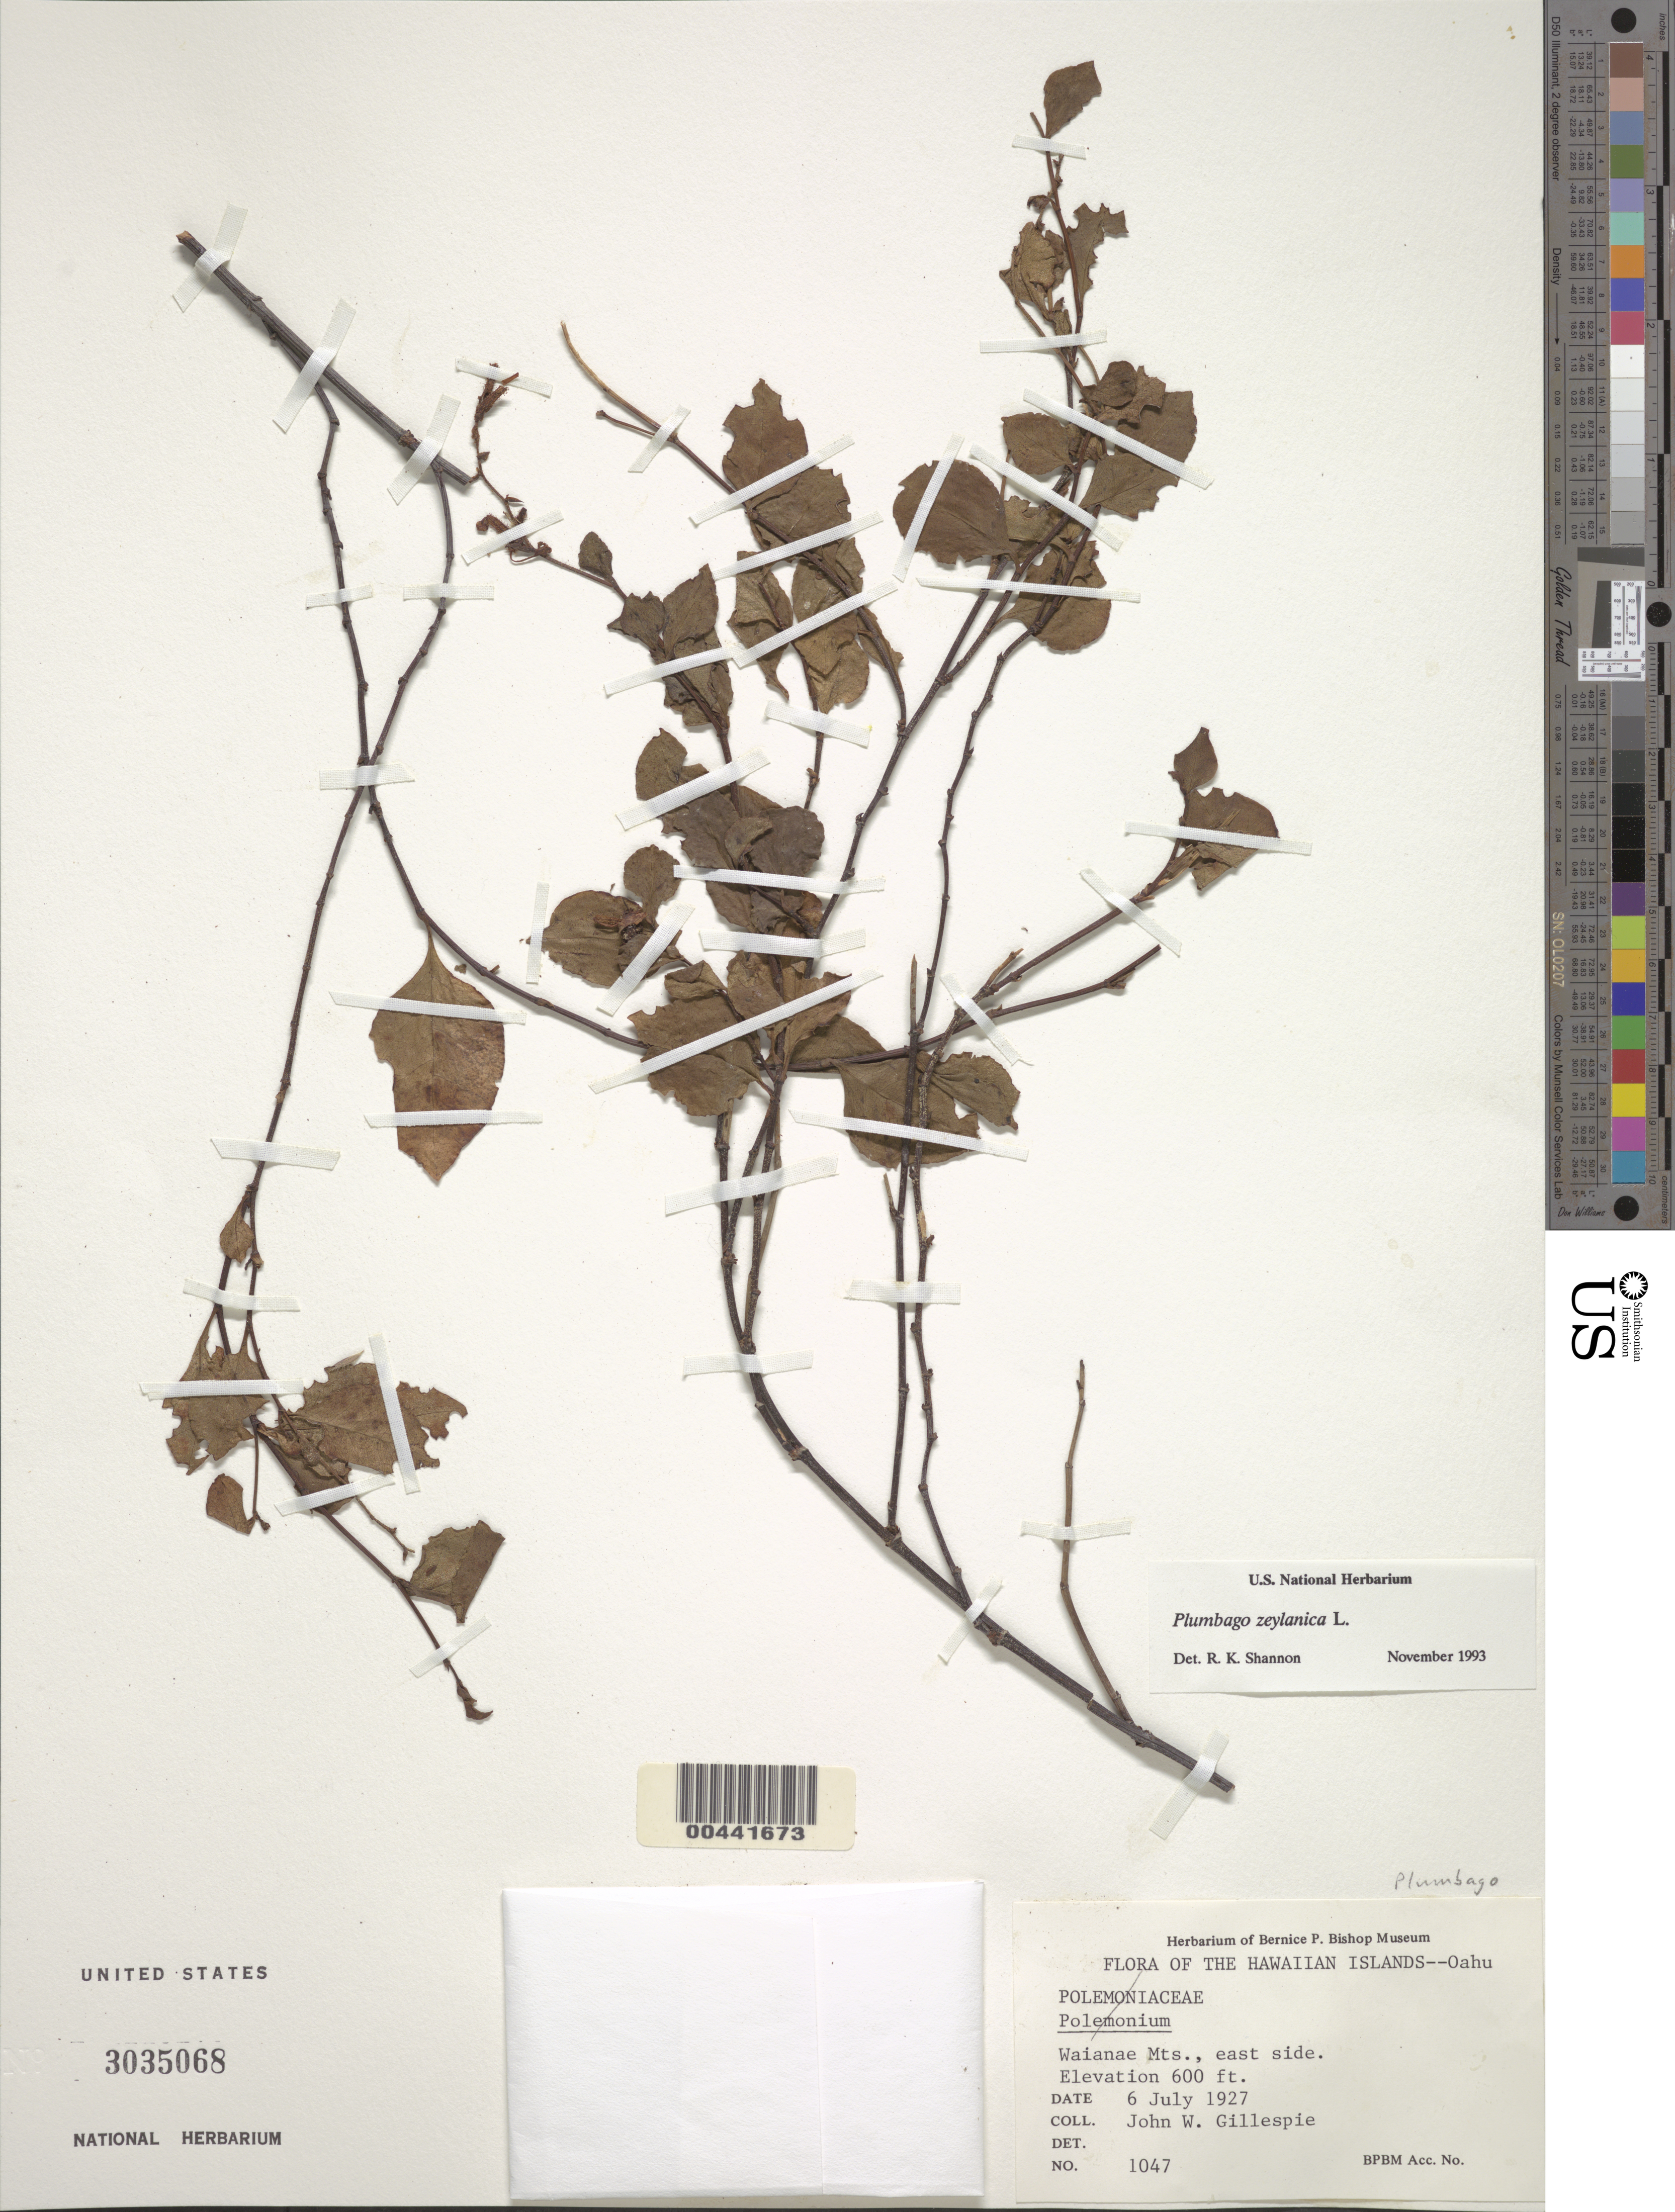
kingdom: Plantae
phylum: Tracheophyta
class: Magnoliopsida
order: Caryophyllales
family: Plumbaginaceae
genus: Plumbago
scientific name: Plumbago zeylanica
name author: L.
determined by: Shannon, R. K., (UNITED STATES)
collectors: J. W. Gillespie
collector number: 1047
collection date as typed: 6 Jul 1927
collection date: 1927-07-06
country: United States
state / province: Hawaii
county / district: Honolulu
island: Oahu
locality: Waianae Mts., E side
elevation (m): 183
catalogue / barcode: US 3035068